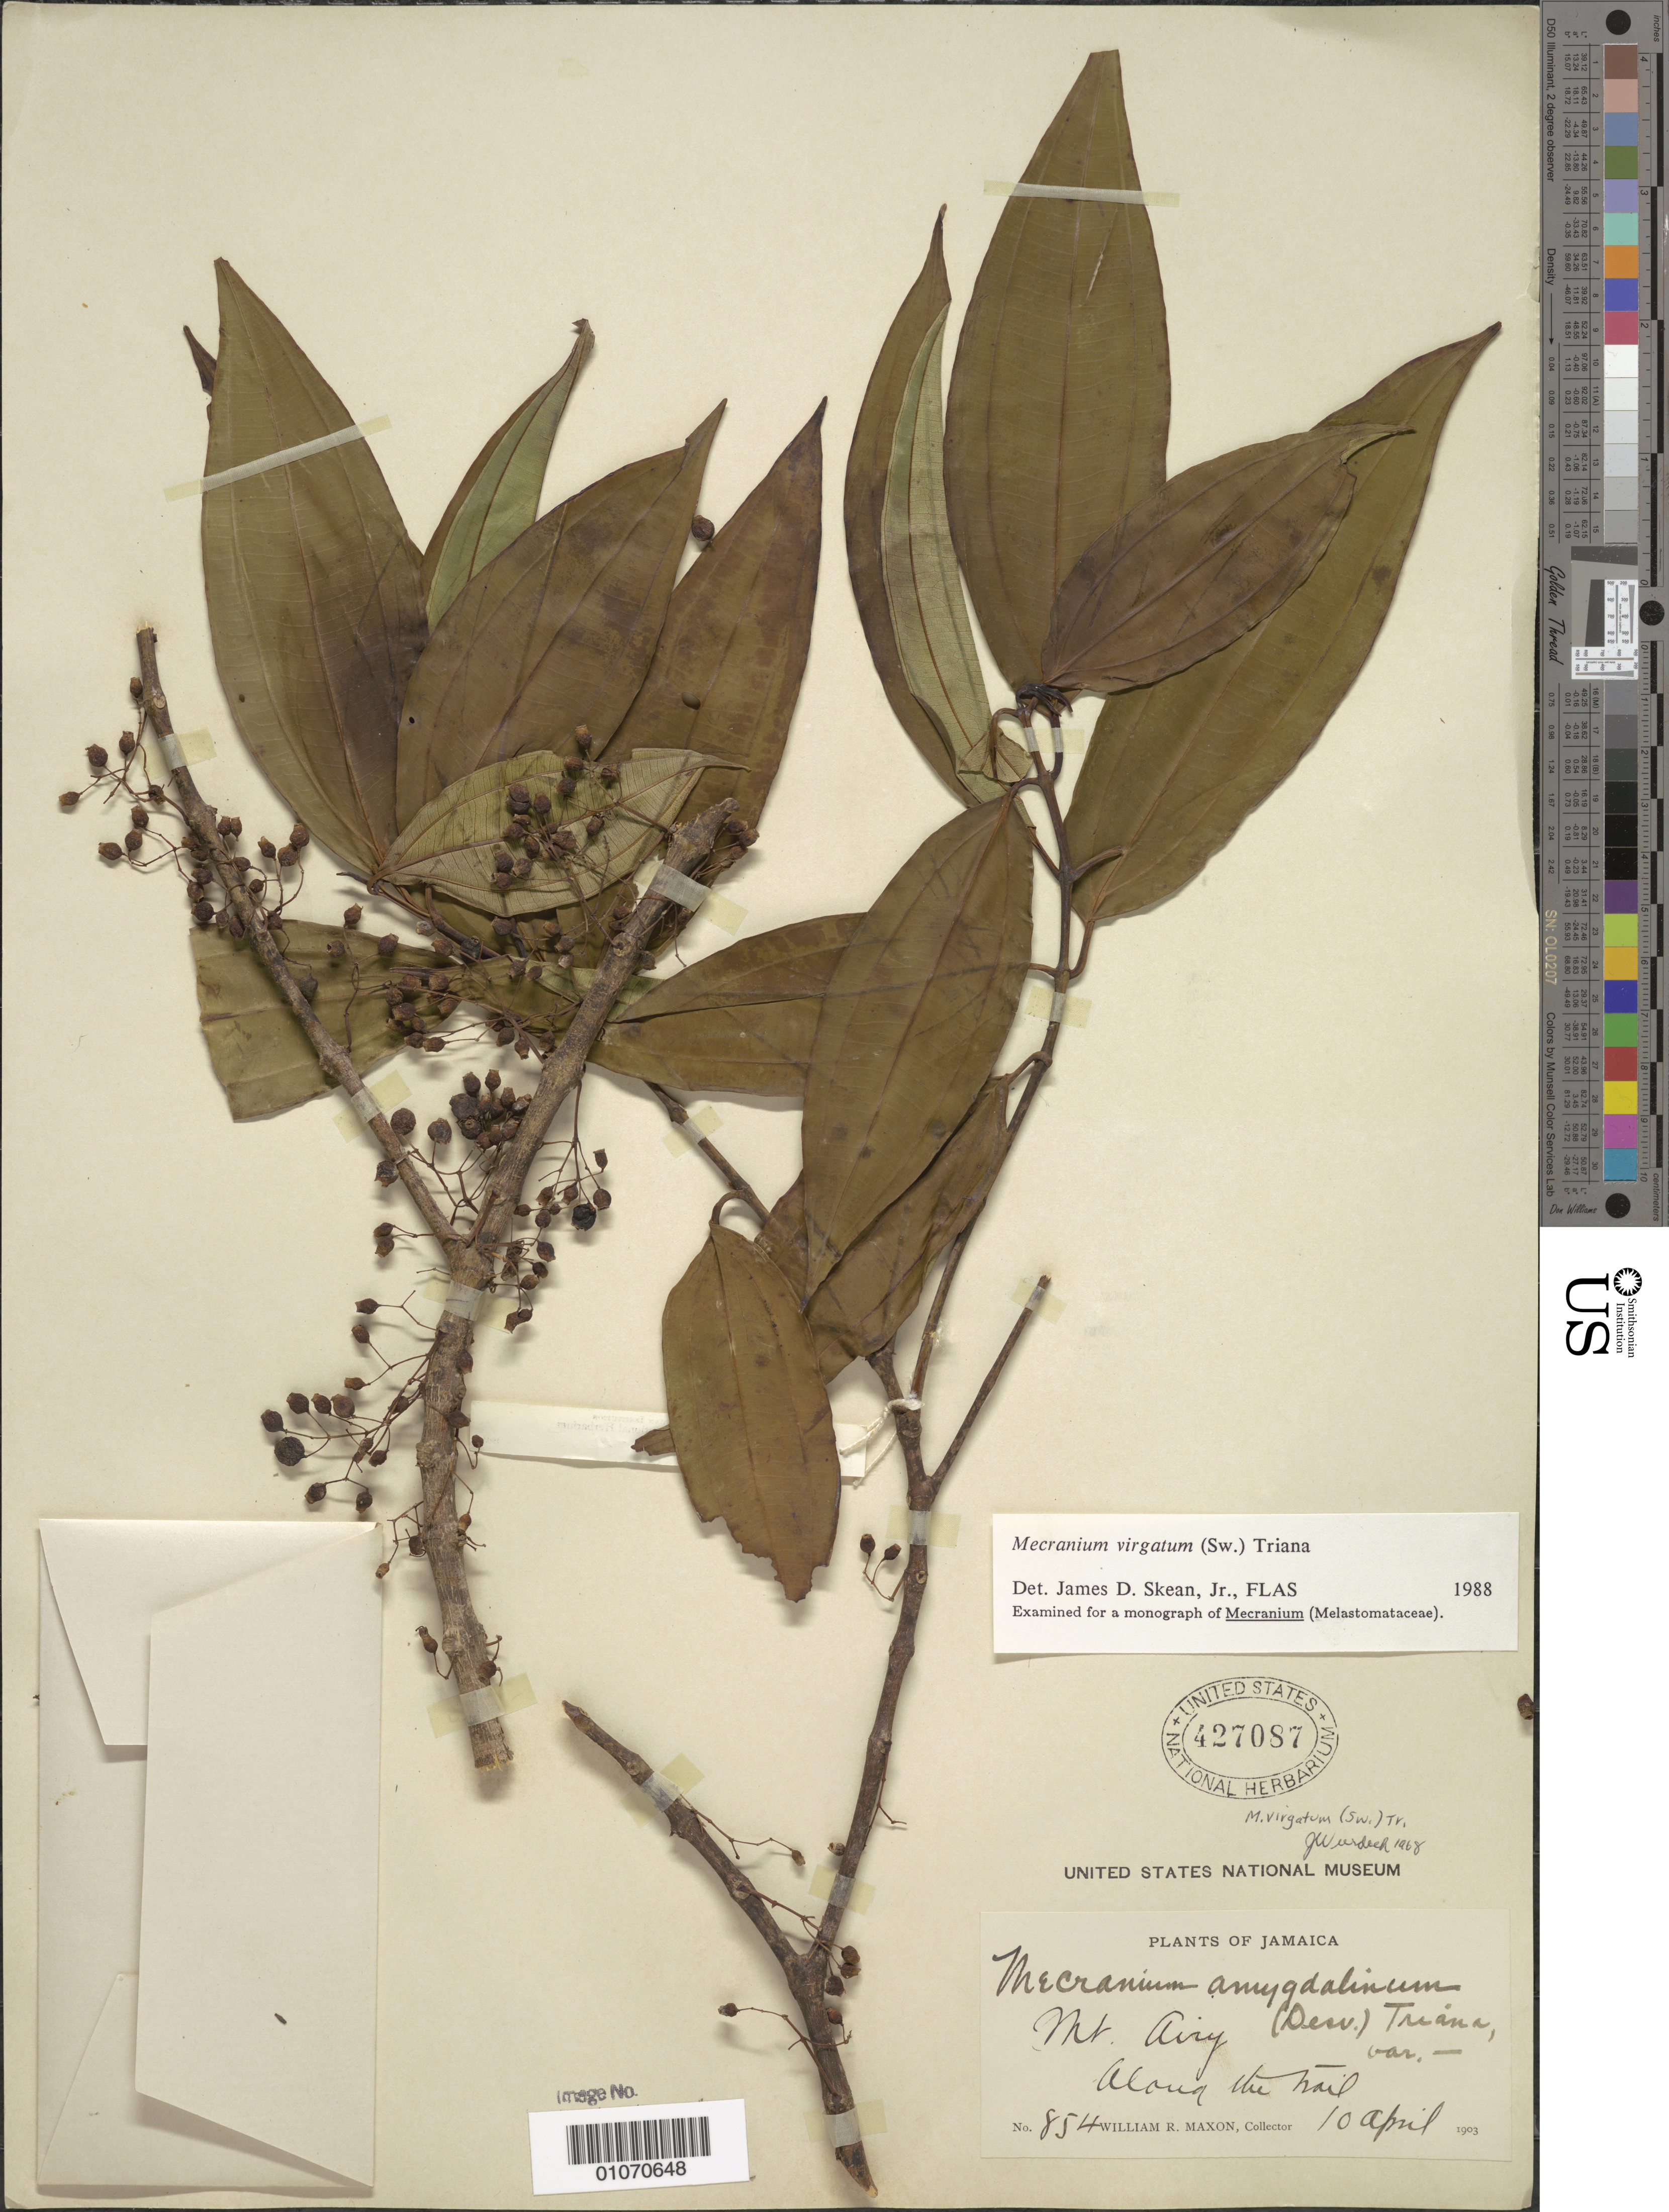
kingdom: Plantae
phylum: Tracheophyta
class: Magnoliopsida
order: Myrtales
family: Melastomataceae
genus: Mecranium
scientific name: Mecranium virgatum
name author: (Sw.) Triana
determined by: Skean, J. D., Jr.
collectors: W. R. Maxon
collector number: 854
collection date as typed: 10 Apr 1903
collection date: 1903-04-10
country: Jamaica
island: Jamaica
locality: Mt. Airy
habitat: Along the trail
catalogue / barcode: US 427087